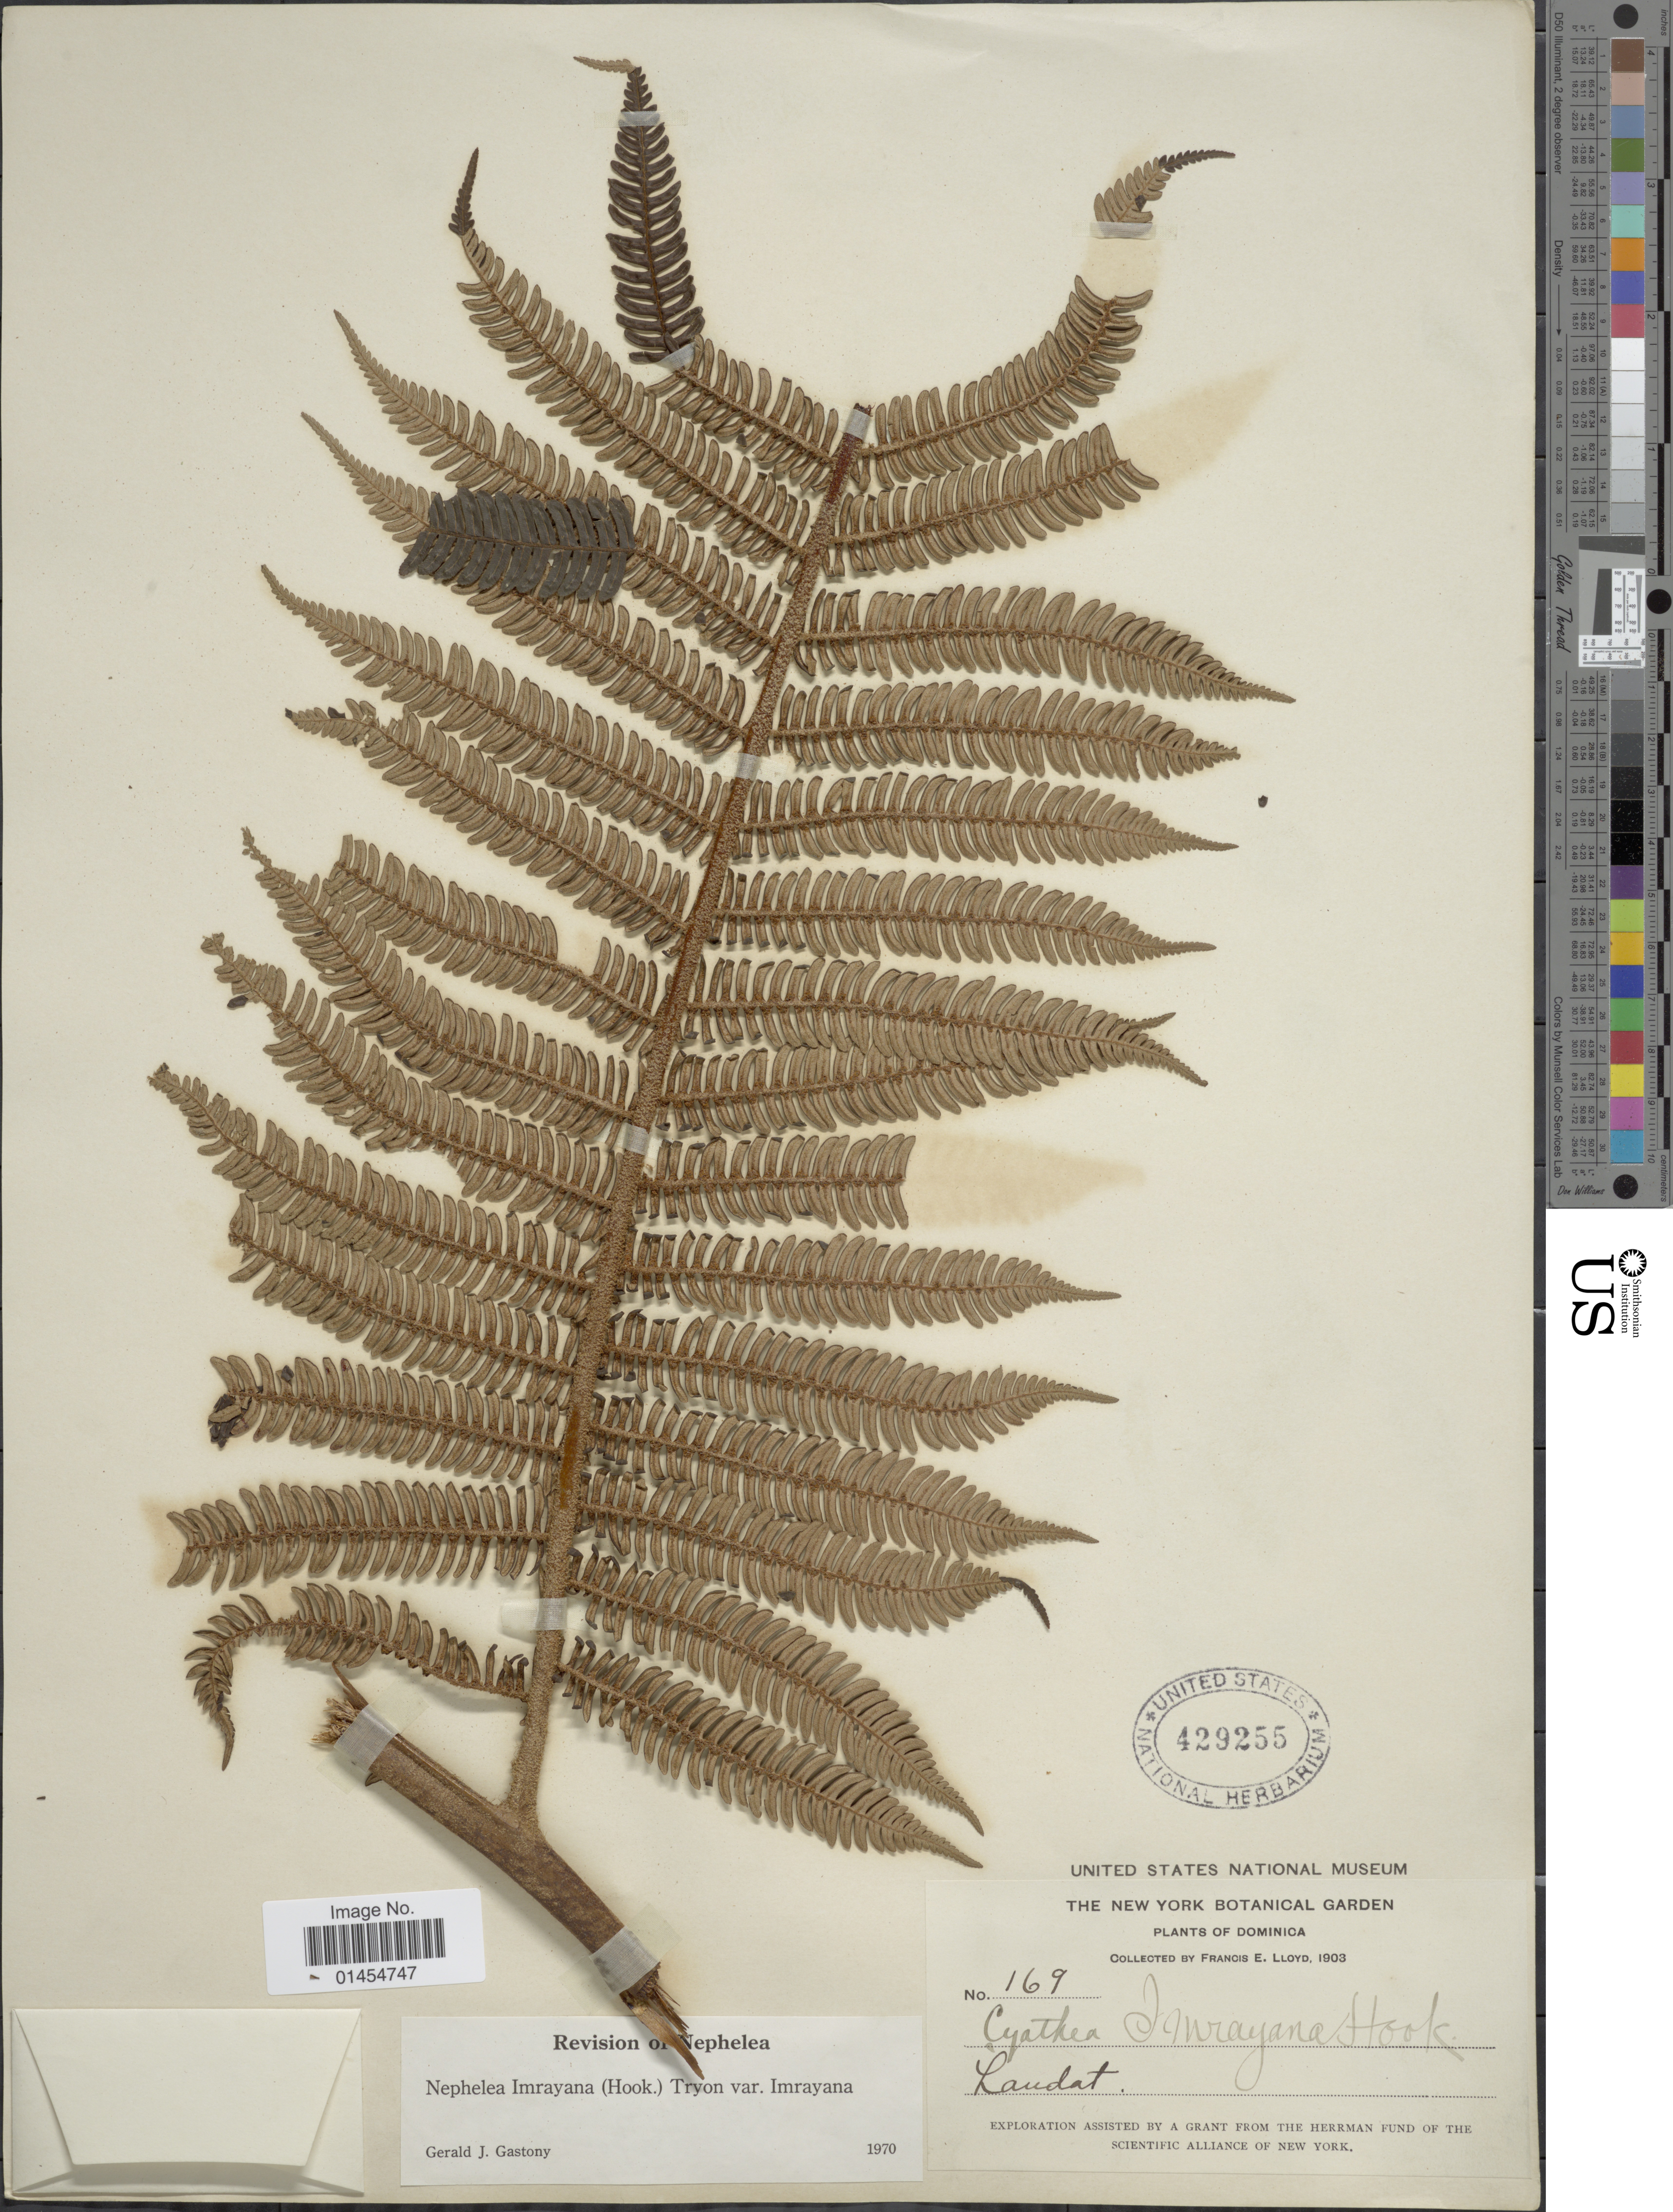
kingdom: Plantae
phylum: Tracheophyta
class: Polypodiopsida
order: Cyatheales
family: Cyatheaceae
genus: Alsophila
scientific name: Alsophila imrayana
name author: (Hook.) D.S. Conant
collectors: Lloyd, C. E.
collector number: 169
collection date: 1903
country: Dominica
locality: Laudat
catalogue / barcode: US 429255